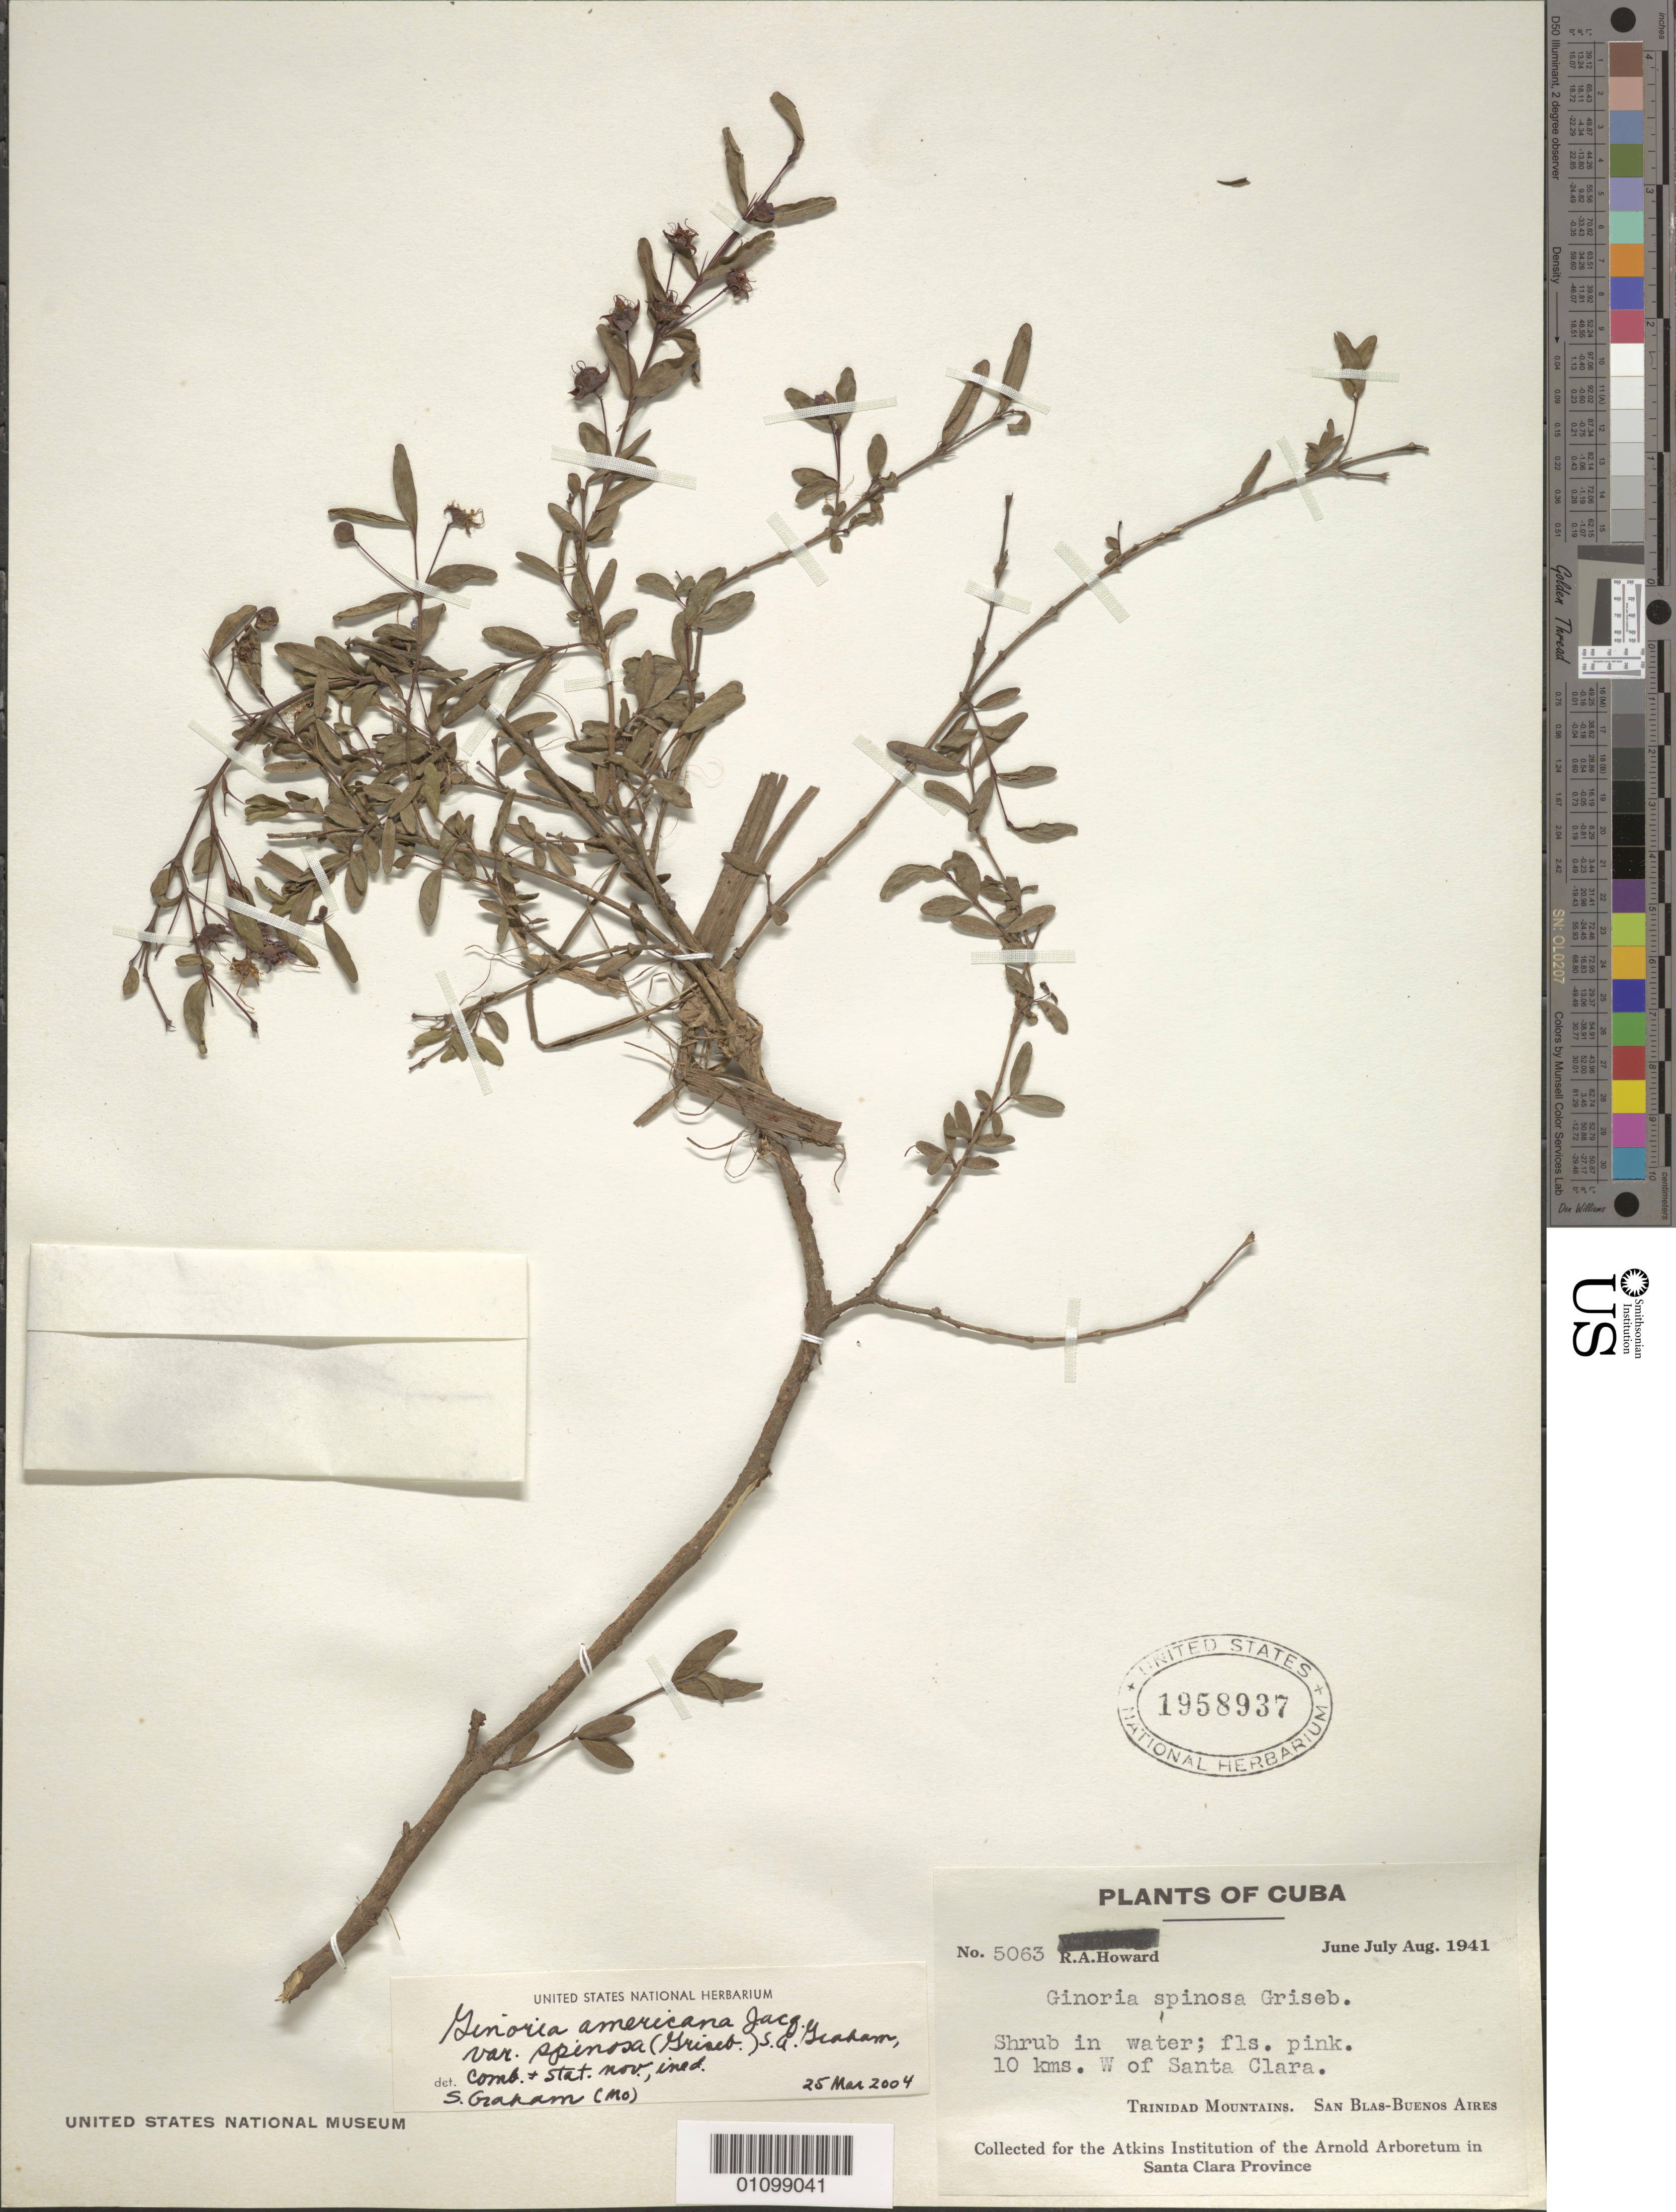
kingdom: Plantae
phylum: Tracheophyta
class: Magnoliopsida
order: Myrtales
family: Lythraceae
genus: Ginoria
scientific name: Ginoria spinosa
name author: Griseb.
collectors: R. A. Howard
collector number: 5063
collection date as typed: Jun 1941 to Aug 1941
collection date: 1941-06/1941-08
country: Cuba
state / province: Villa Clara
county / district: Santa Clara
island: Cuba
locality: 10 km W of Santa Clara Trinidad Mountains San Blas-Buenos Aires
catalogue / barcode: US 1958937